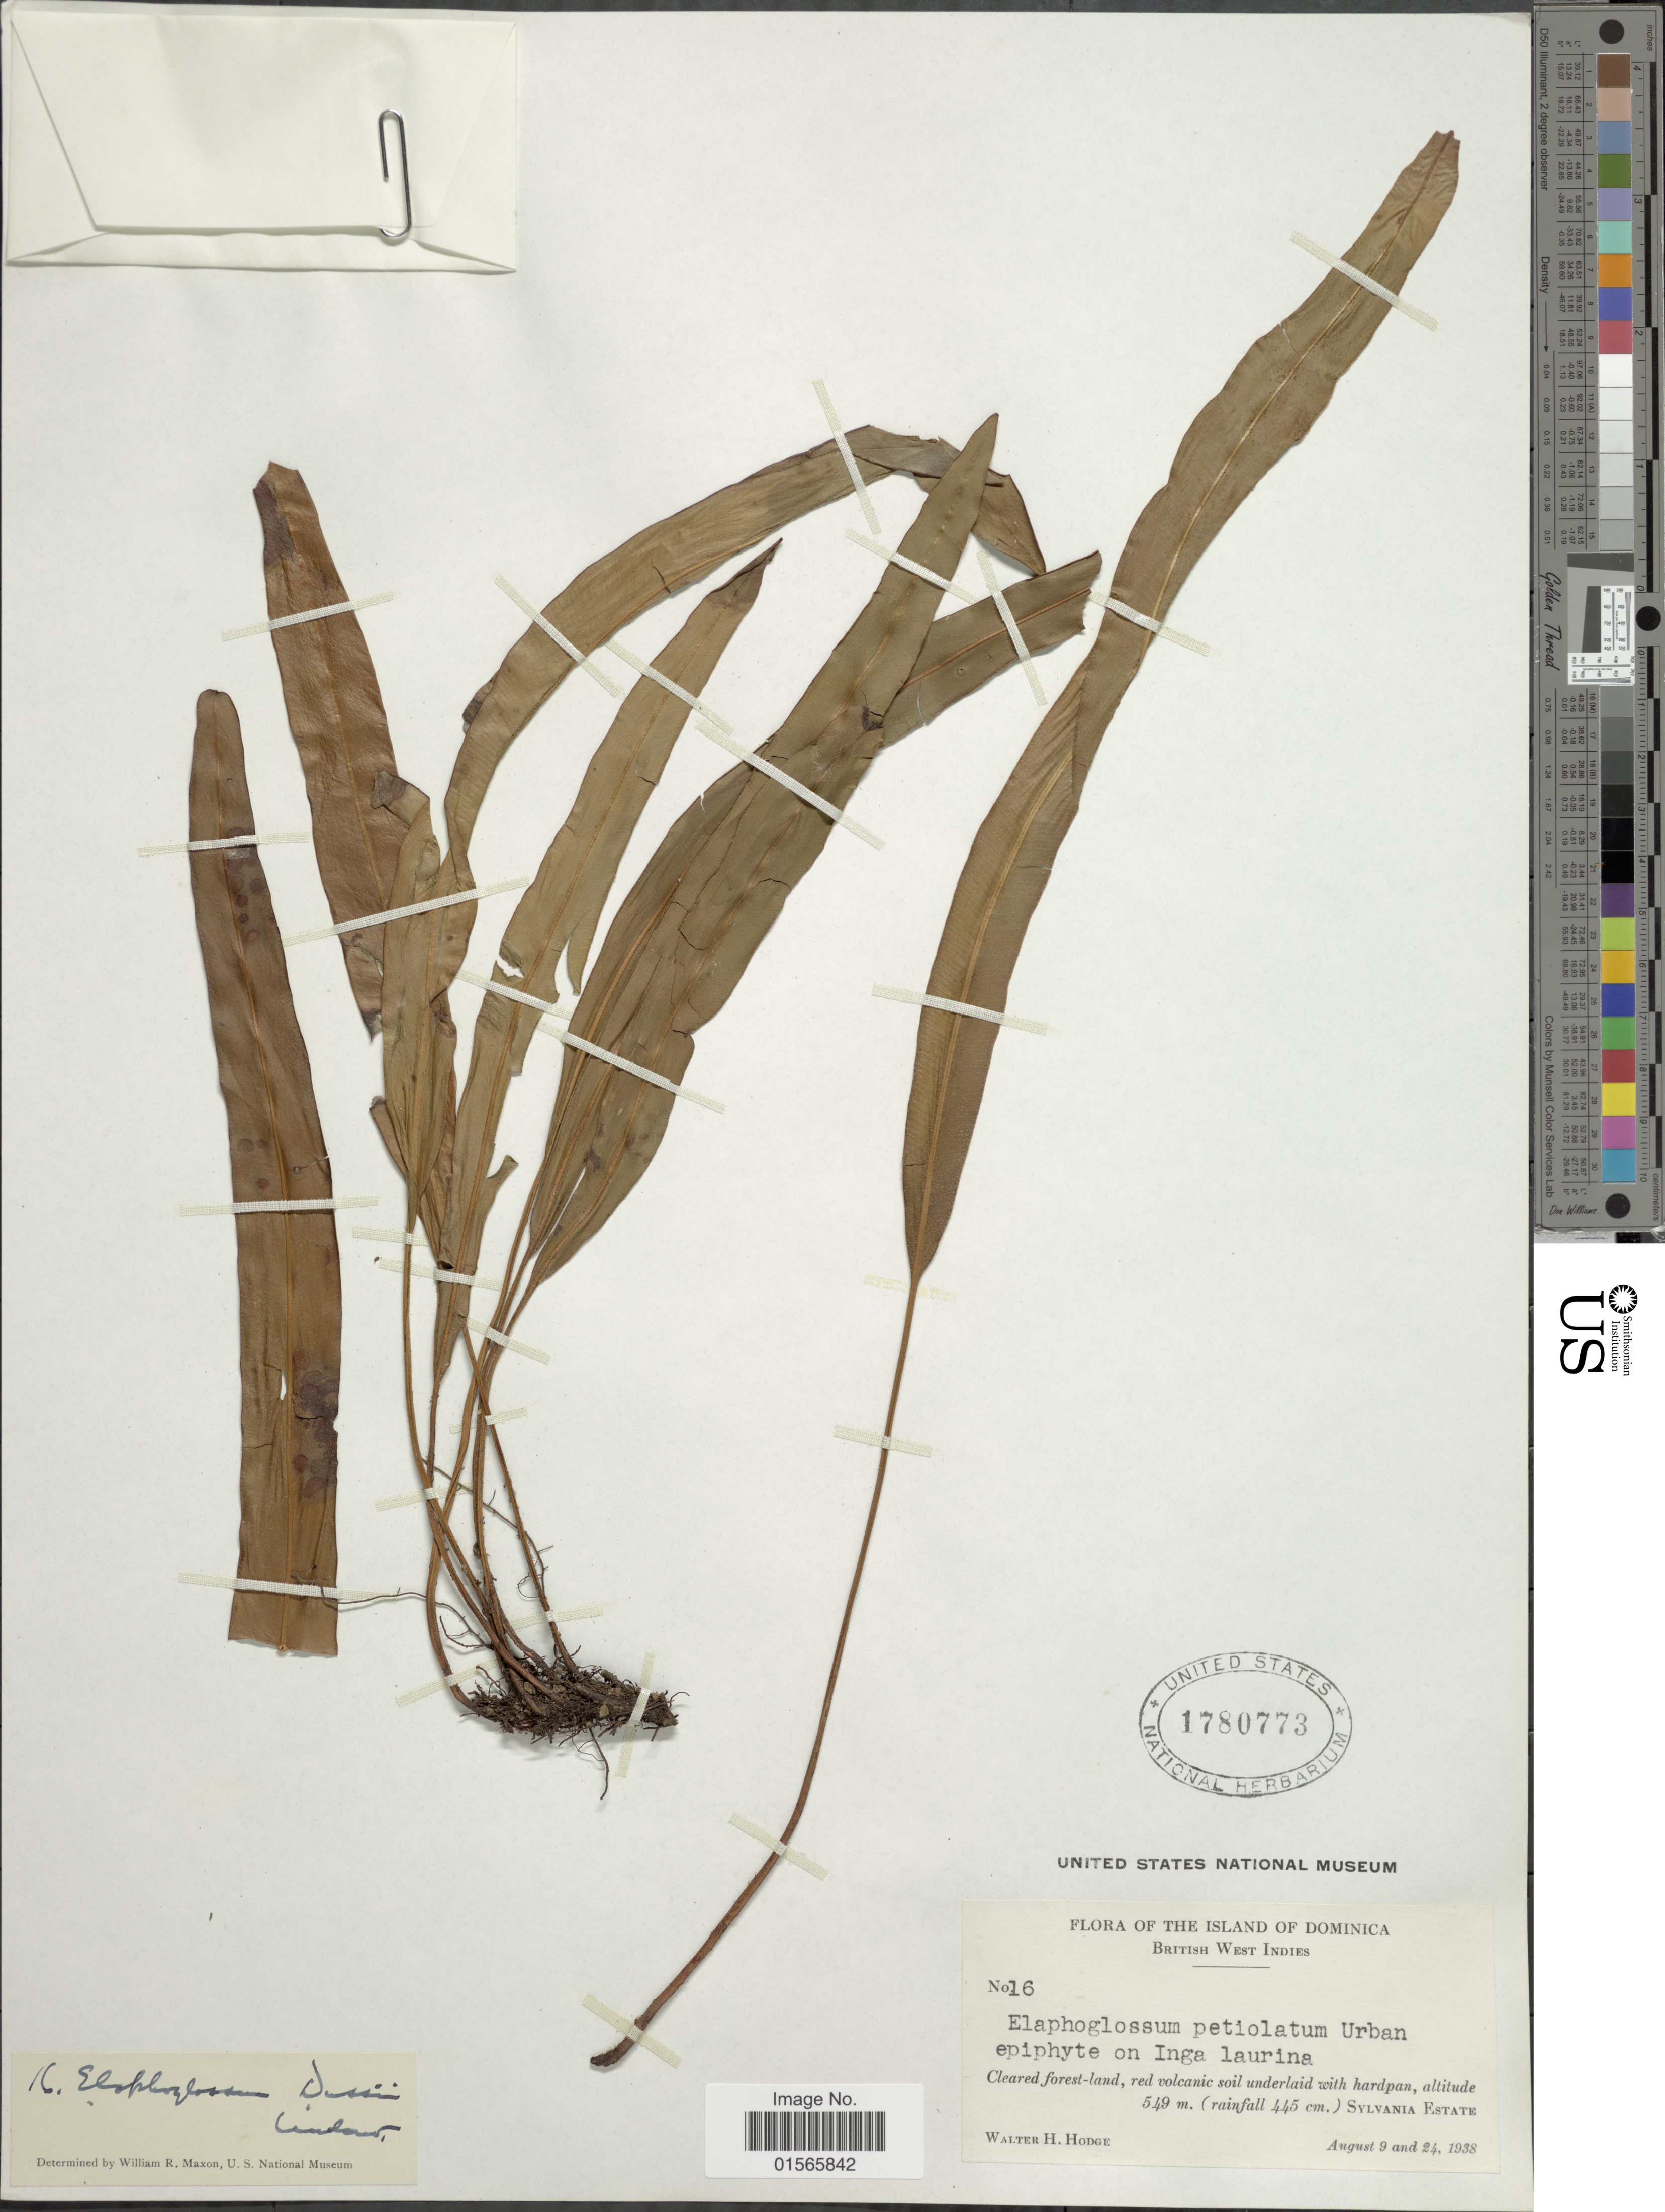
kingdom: Plantae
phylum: Tracheophyta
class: Polypodiopsida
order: Polypodiales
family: Dryopteridaceae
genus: Elaphoglossum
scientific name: Elaphoglossum petiolatum var. dussii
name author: (Underw. ex Maxon) Proctor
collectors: W. Hodge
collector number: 16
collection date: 1938-08-09/1938-08-24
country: Dominica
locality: The Island of Dominica, British West Indies, Cleared forest-alnd, red volcanic soil underlaid with hardpan, Sylvania Estate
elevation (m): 549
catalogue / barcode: US 1780773